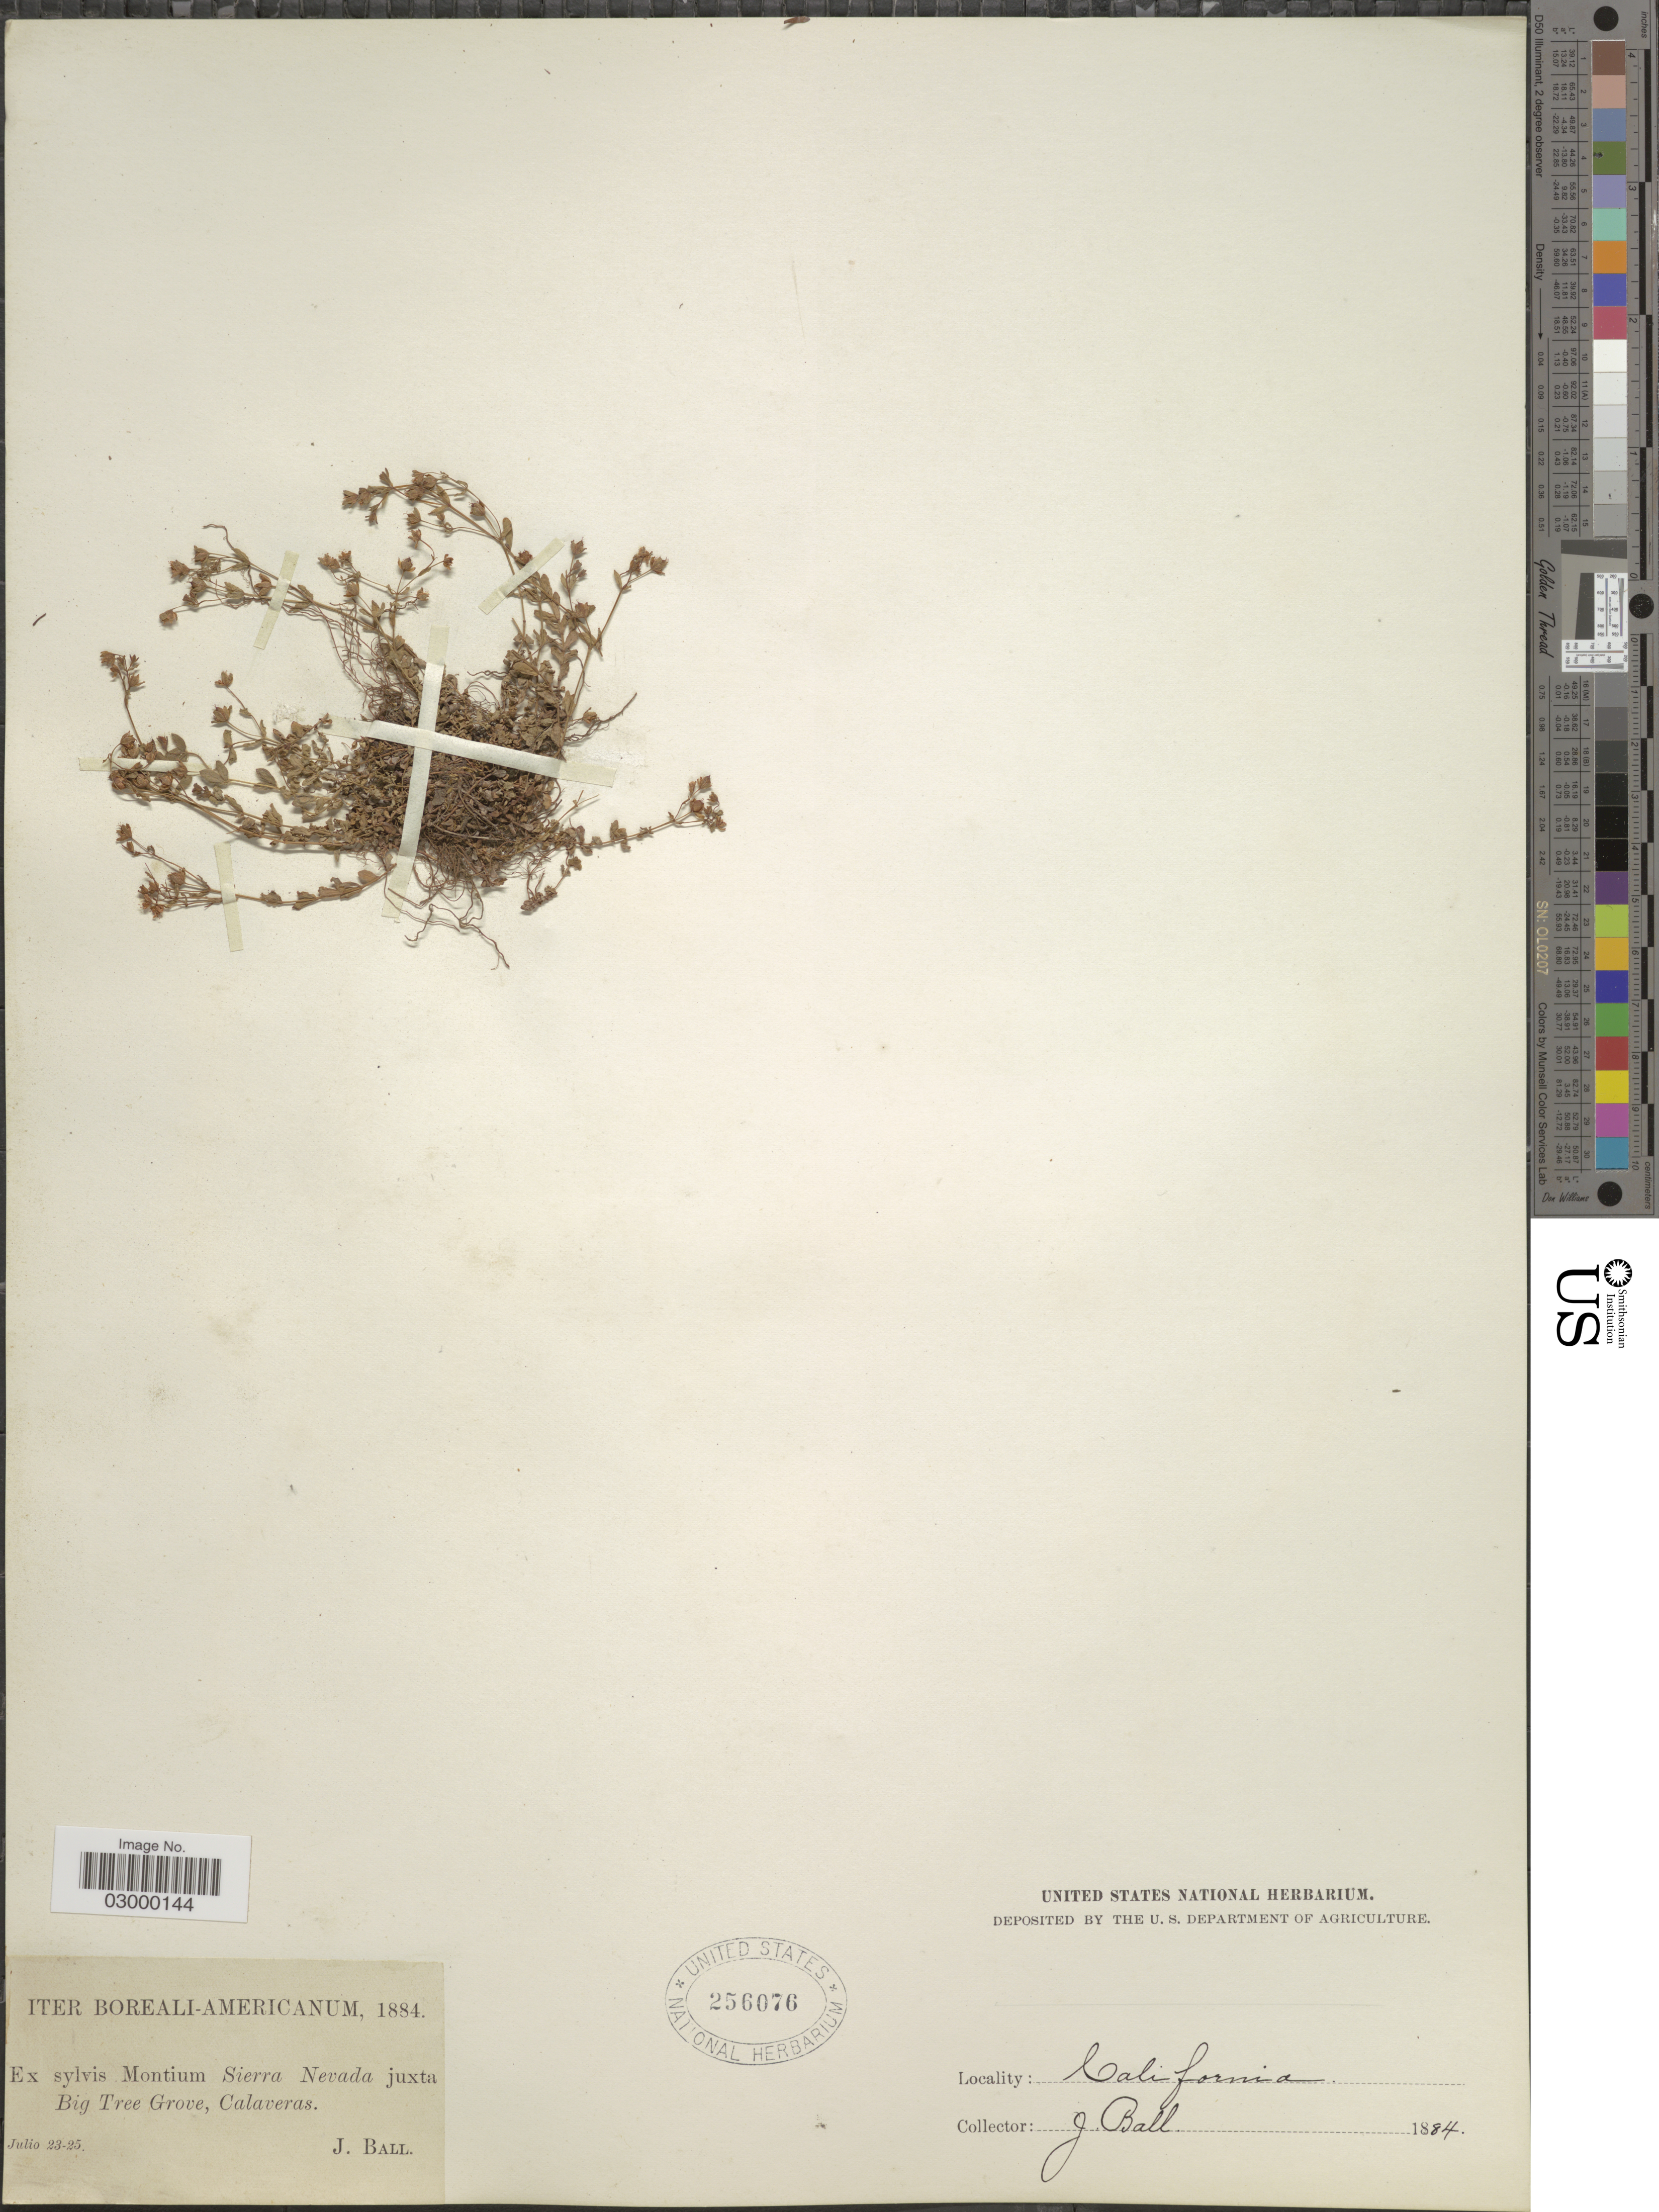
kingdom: Plantae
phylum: Tracheophyta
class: Magnoliopsida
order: Malpighiales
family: Hypericaceae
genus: Hypericum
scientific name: Hypericum anagalloides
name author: Cham. & Schltdl.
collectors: J. Ball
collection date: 1884-07-23/1884-07-25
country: United States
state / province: California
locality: Ex sylvis Montium Sierra Nevada juxta Big Tree Grove, Calaveras.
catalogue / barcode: US 256076